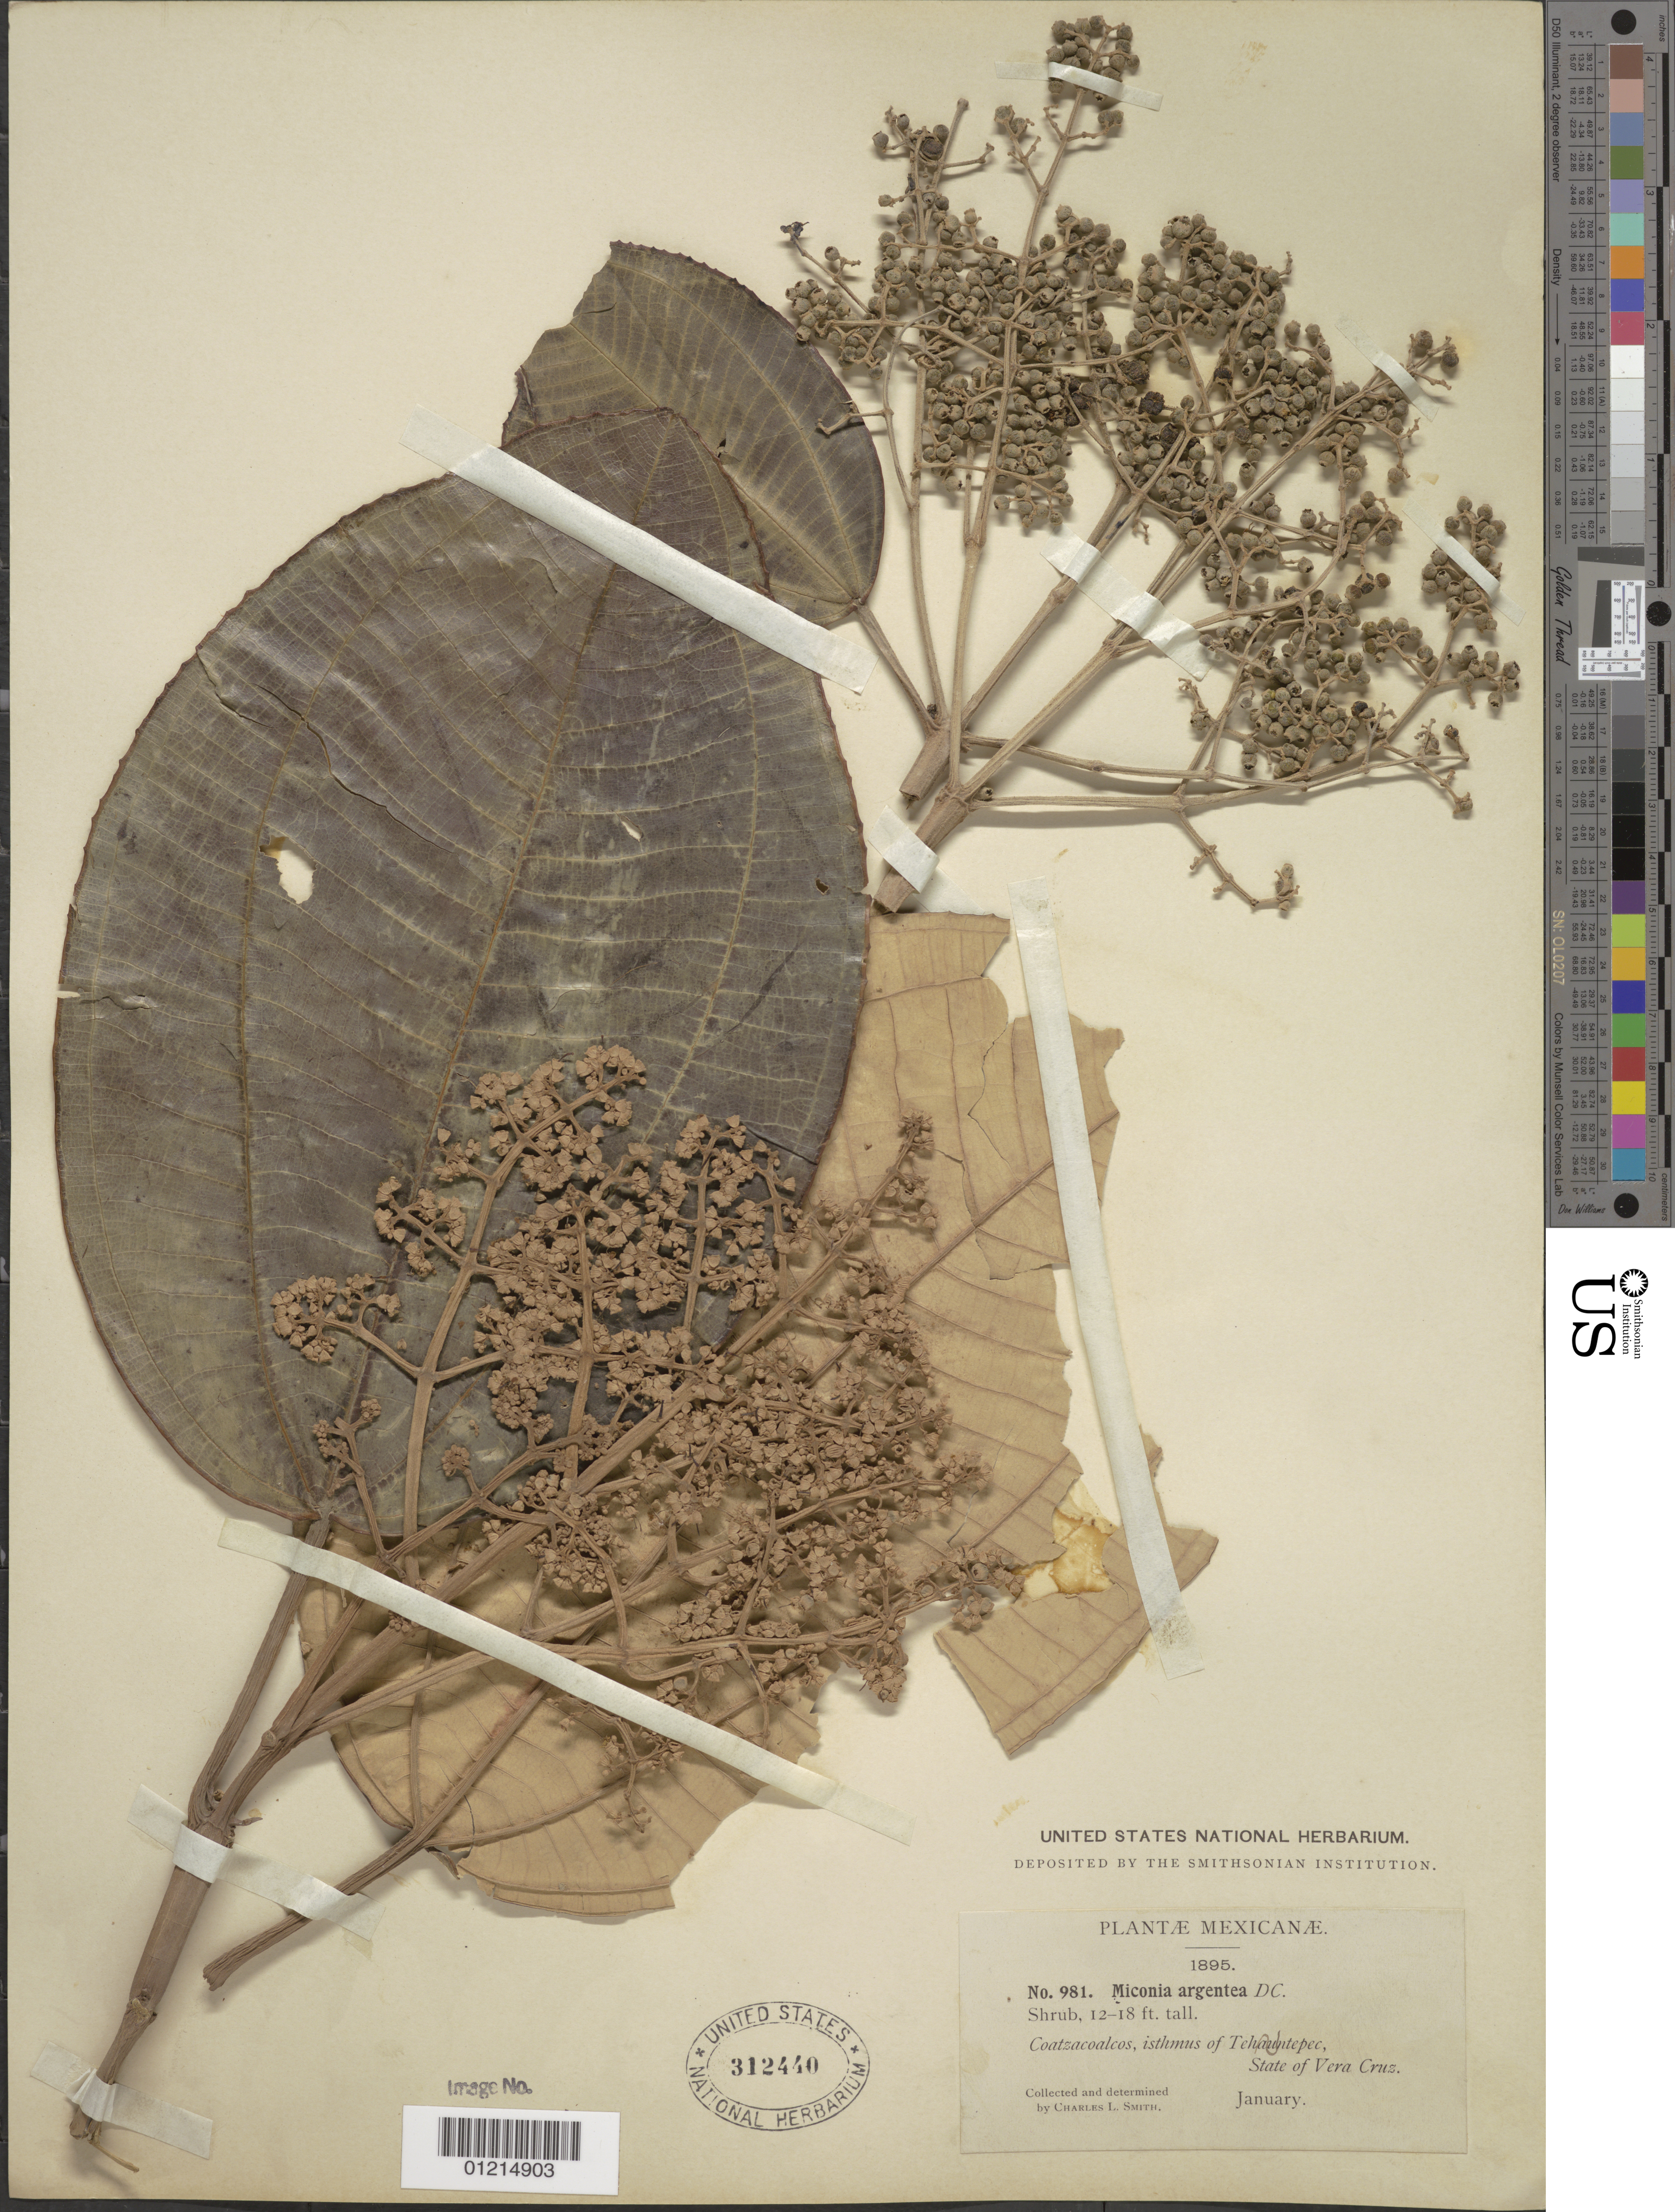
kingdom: Plantae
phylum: Tracheophyta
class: Magnoliopsida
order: Myrtales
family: Melastomataceae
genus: Miconia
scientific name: Miconia argentea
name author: (Sw.) DC.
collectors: C. L. Smith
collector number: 981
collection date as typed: Jan 1895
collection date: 1895-01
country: Mexico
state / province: Veracruz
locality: Coatzacoalcos, isthmus of Tehuantepec, State of Veracruz.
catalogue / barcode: US 312440